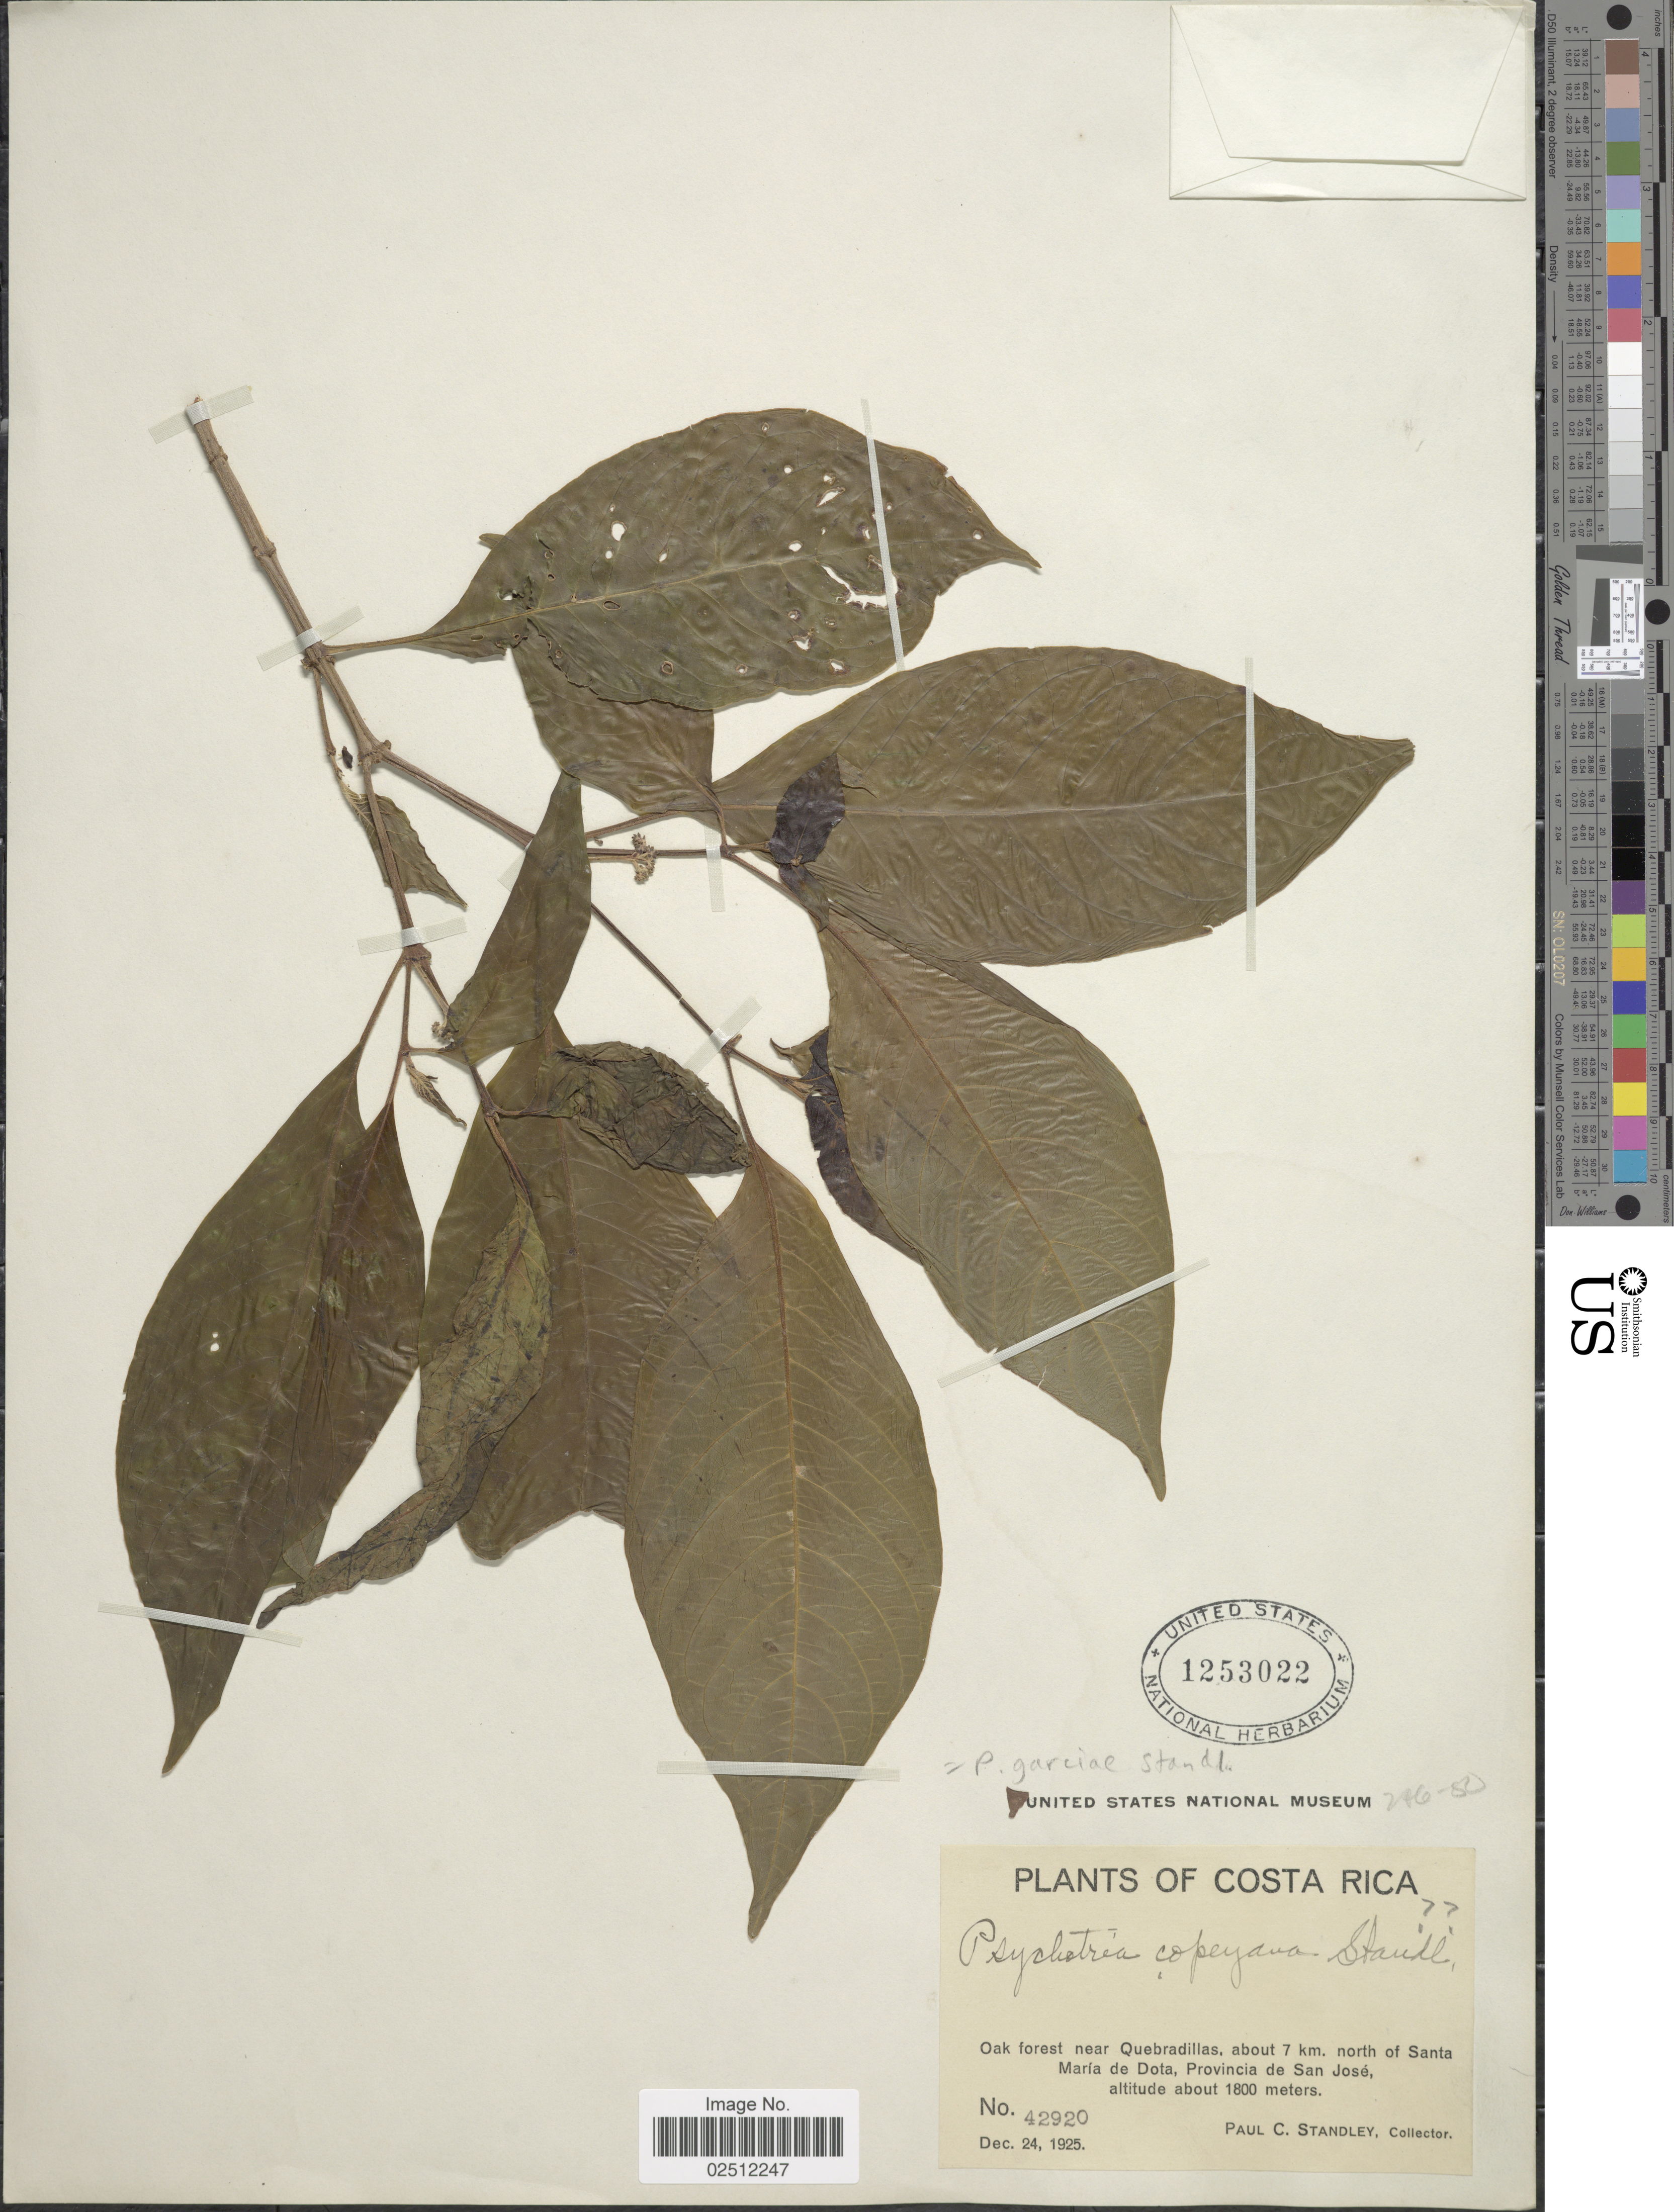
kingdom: Plantae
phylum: Tracheophyta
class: Magnoliopsida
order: Gentianales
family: Rubiaceae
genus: Psychotria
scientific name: Psychotria garciae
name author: Standl.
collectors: P. C. Standley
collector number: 42920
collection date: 1925-12-24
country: Costa Rica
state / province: San José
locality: Oak forest near Quebradillas, about 7 km north of Santa María de Dota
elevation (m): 1800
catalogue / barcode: US 1253022